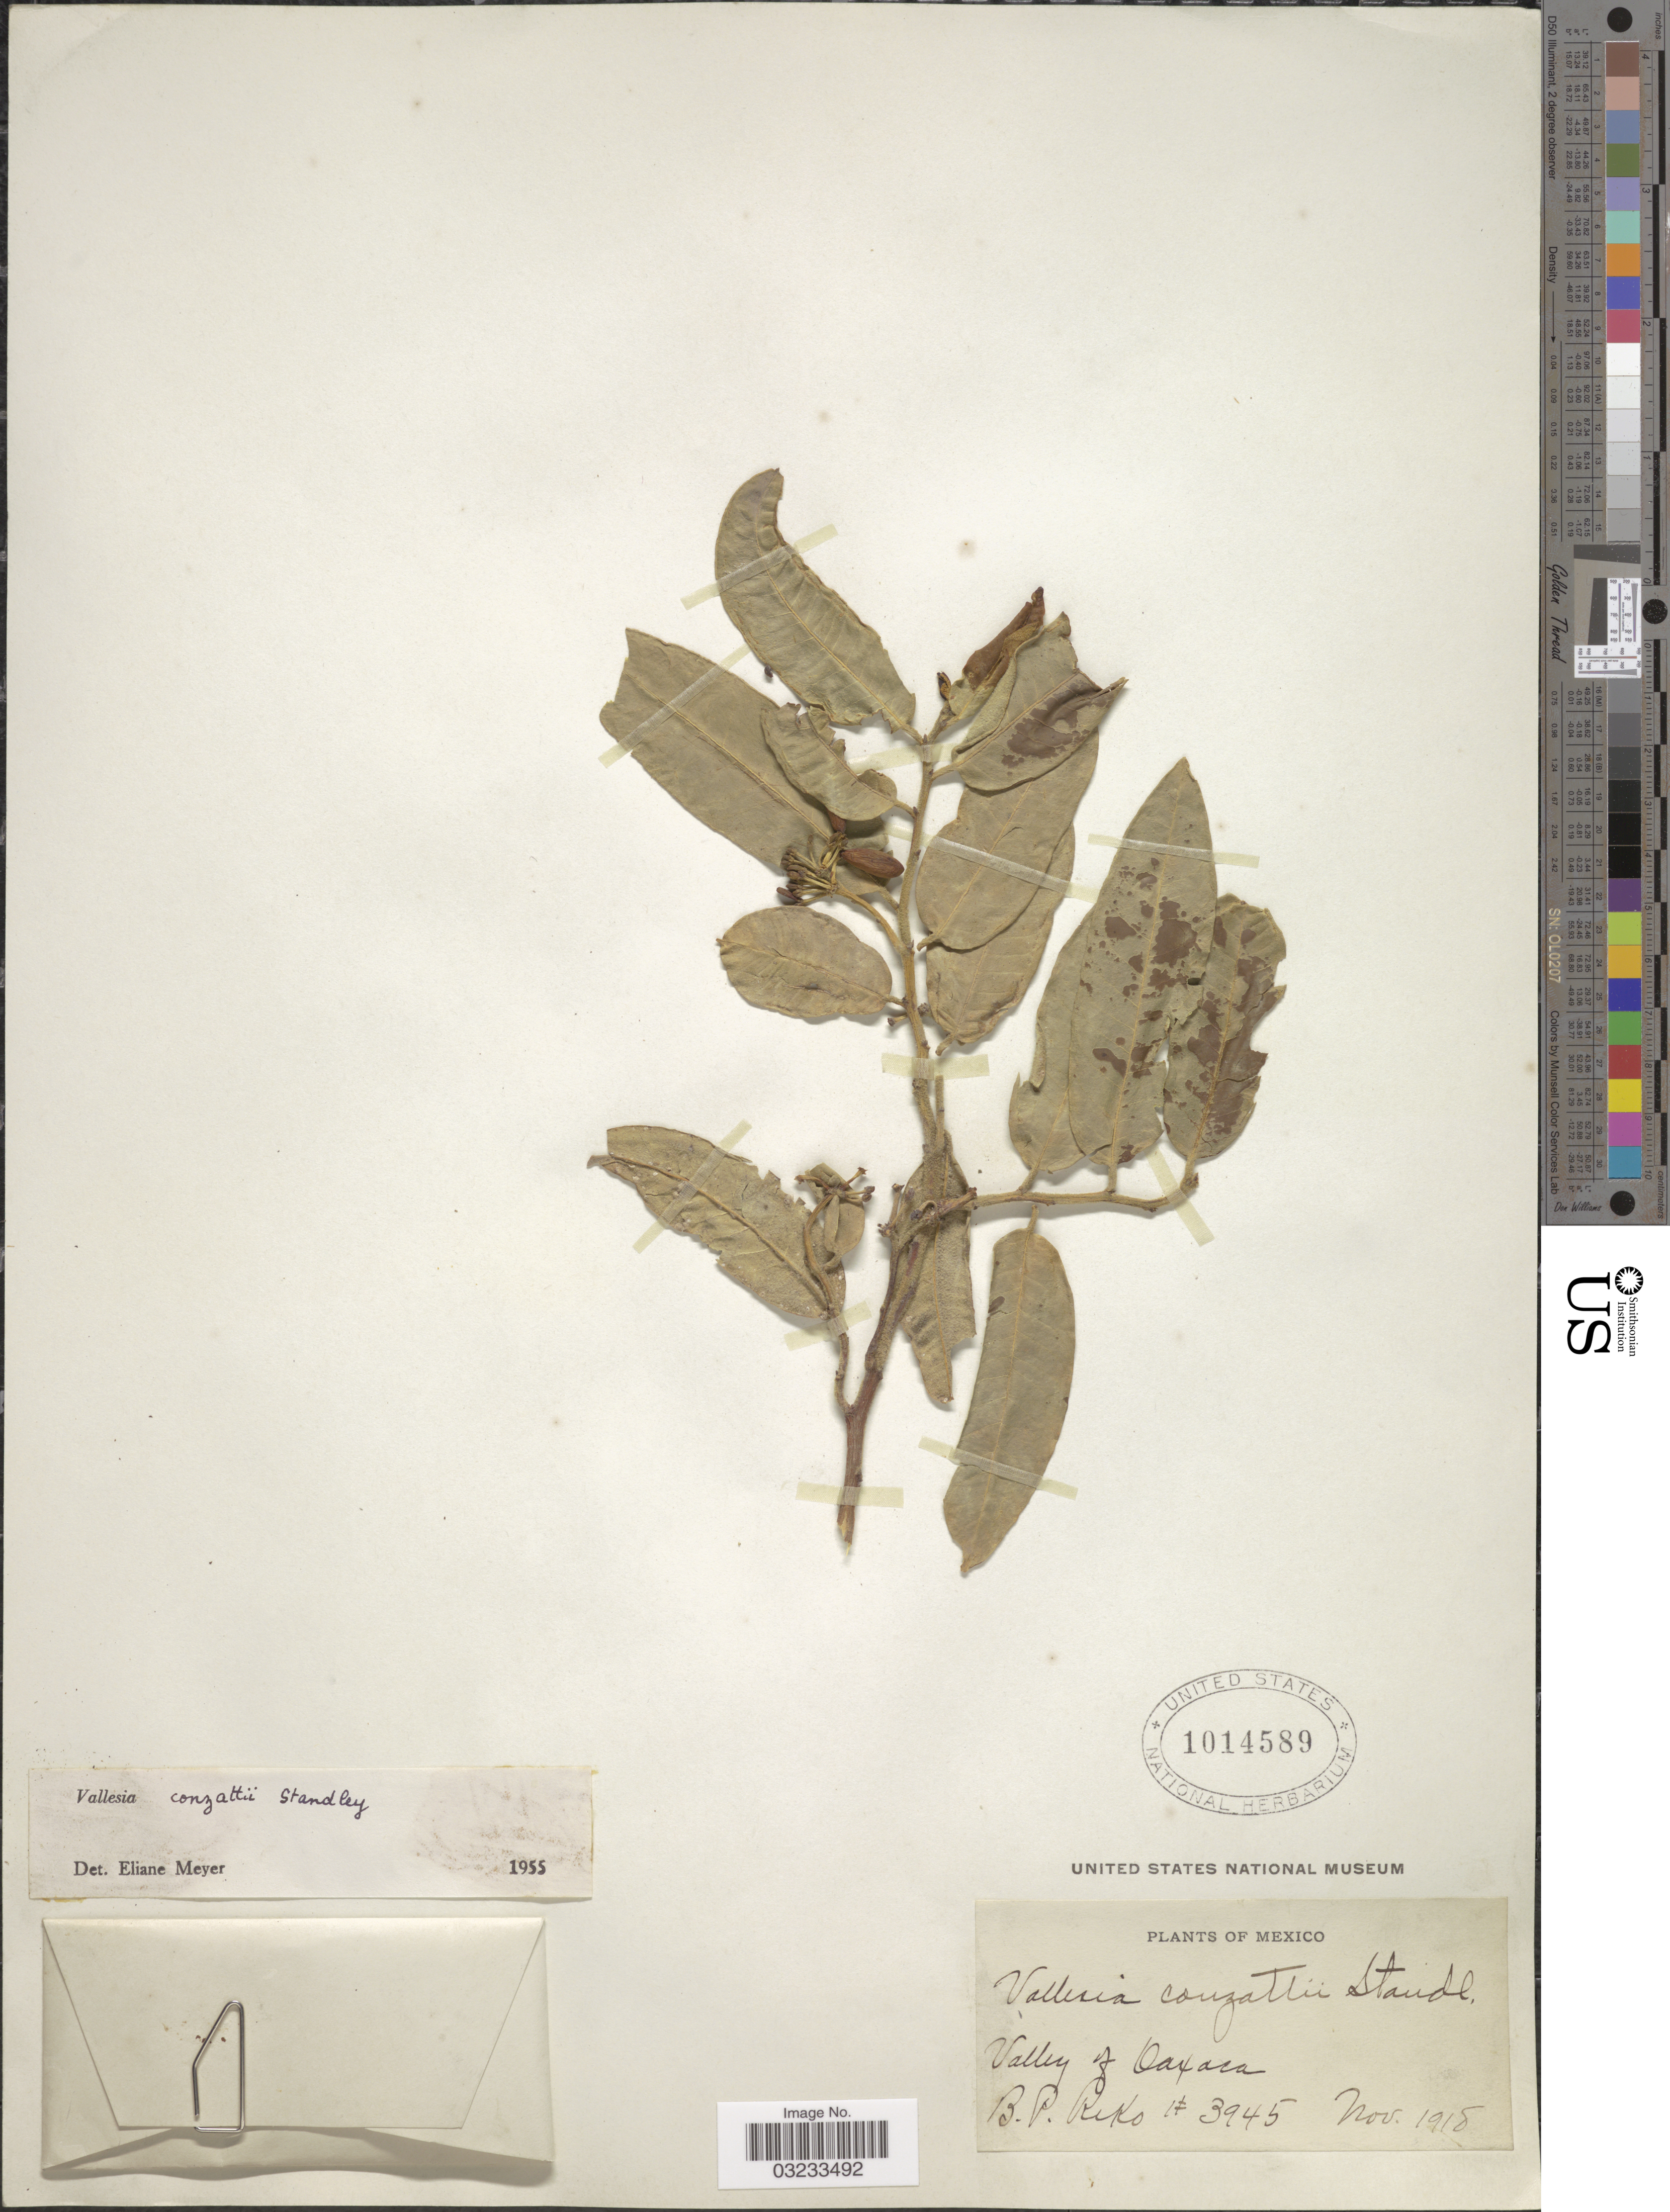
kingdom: Plantae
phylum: Tracheophyta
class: Magnoliopsida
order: Gentianales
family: Apocynaceae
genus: Vallesia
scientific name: Vallesia conzattii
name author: Standl.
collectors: B. P. Reko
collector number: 3945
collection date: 1918-11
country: Mexico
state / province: Oaxaca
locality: Valley of Oaxaca.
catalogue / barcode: US 1014589